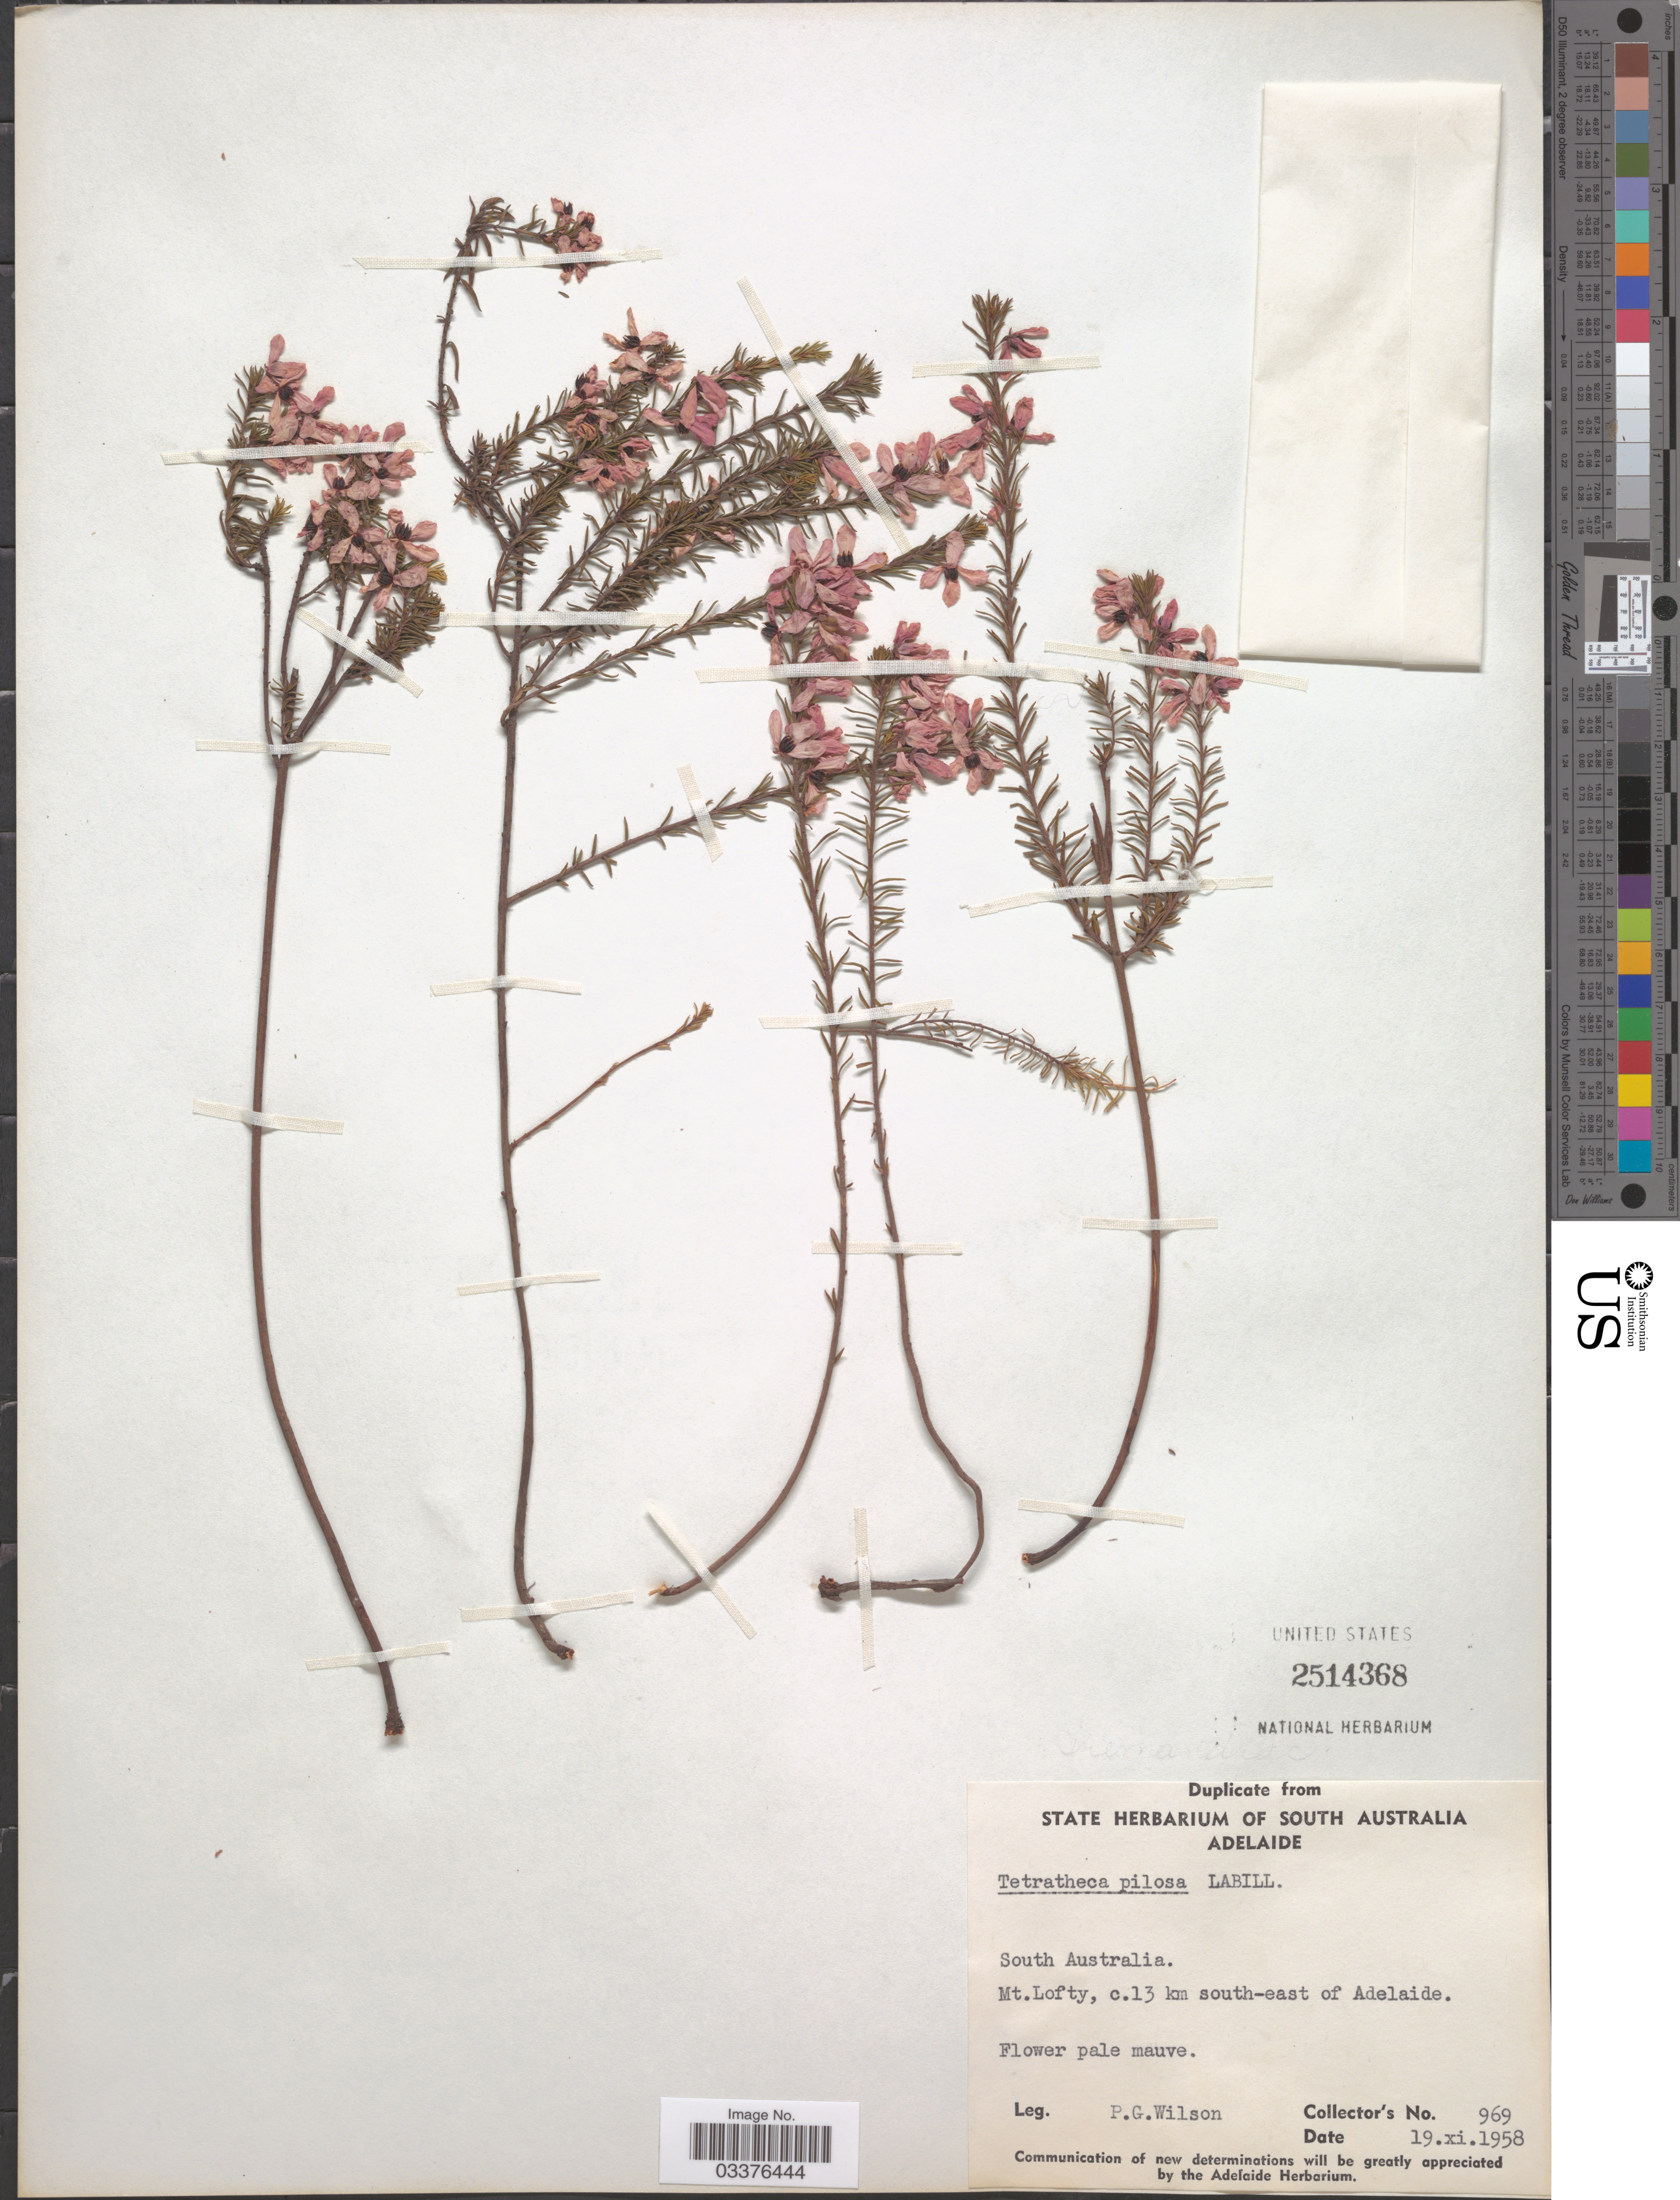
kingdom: Plantae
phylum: Tracheophyta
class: Magnoliopsida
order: Oxalidales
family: Elaeocarpaceae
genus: Tetratheca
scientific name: Tetratheca pilosa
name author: Labill.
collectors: P. G. Wilson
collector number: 969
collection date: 1958-11-19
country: Australia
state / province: South Australia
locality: Mt. Lofty, c.13 km south-east of Adelaide.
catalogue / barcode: US 2514368